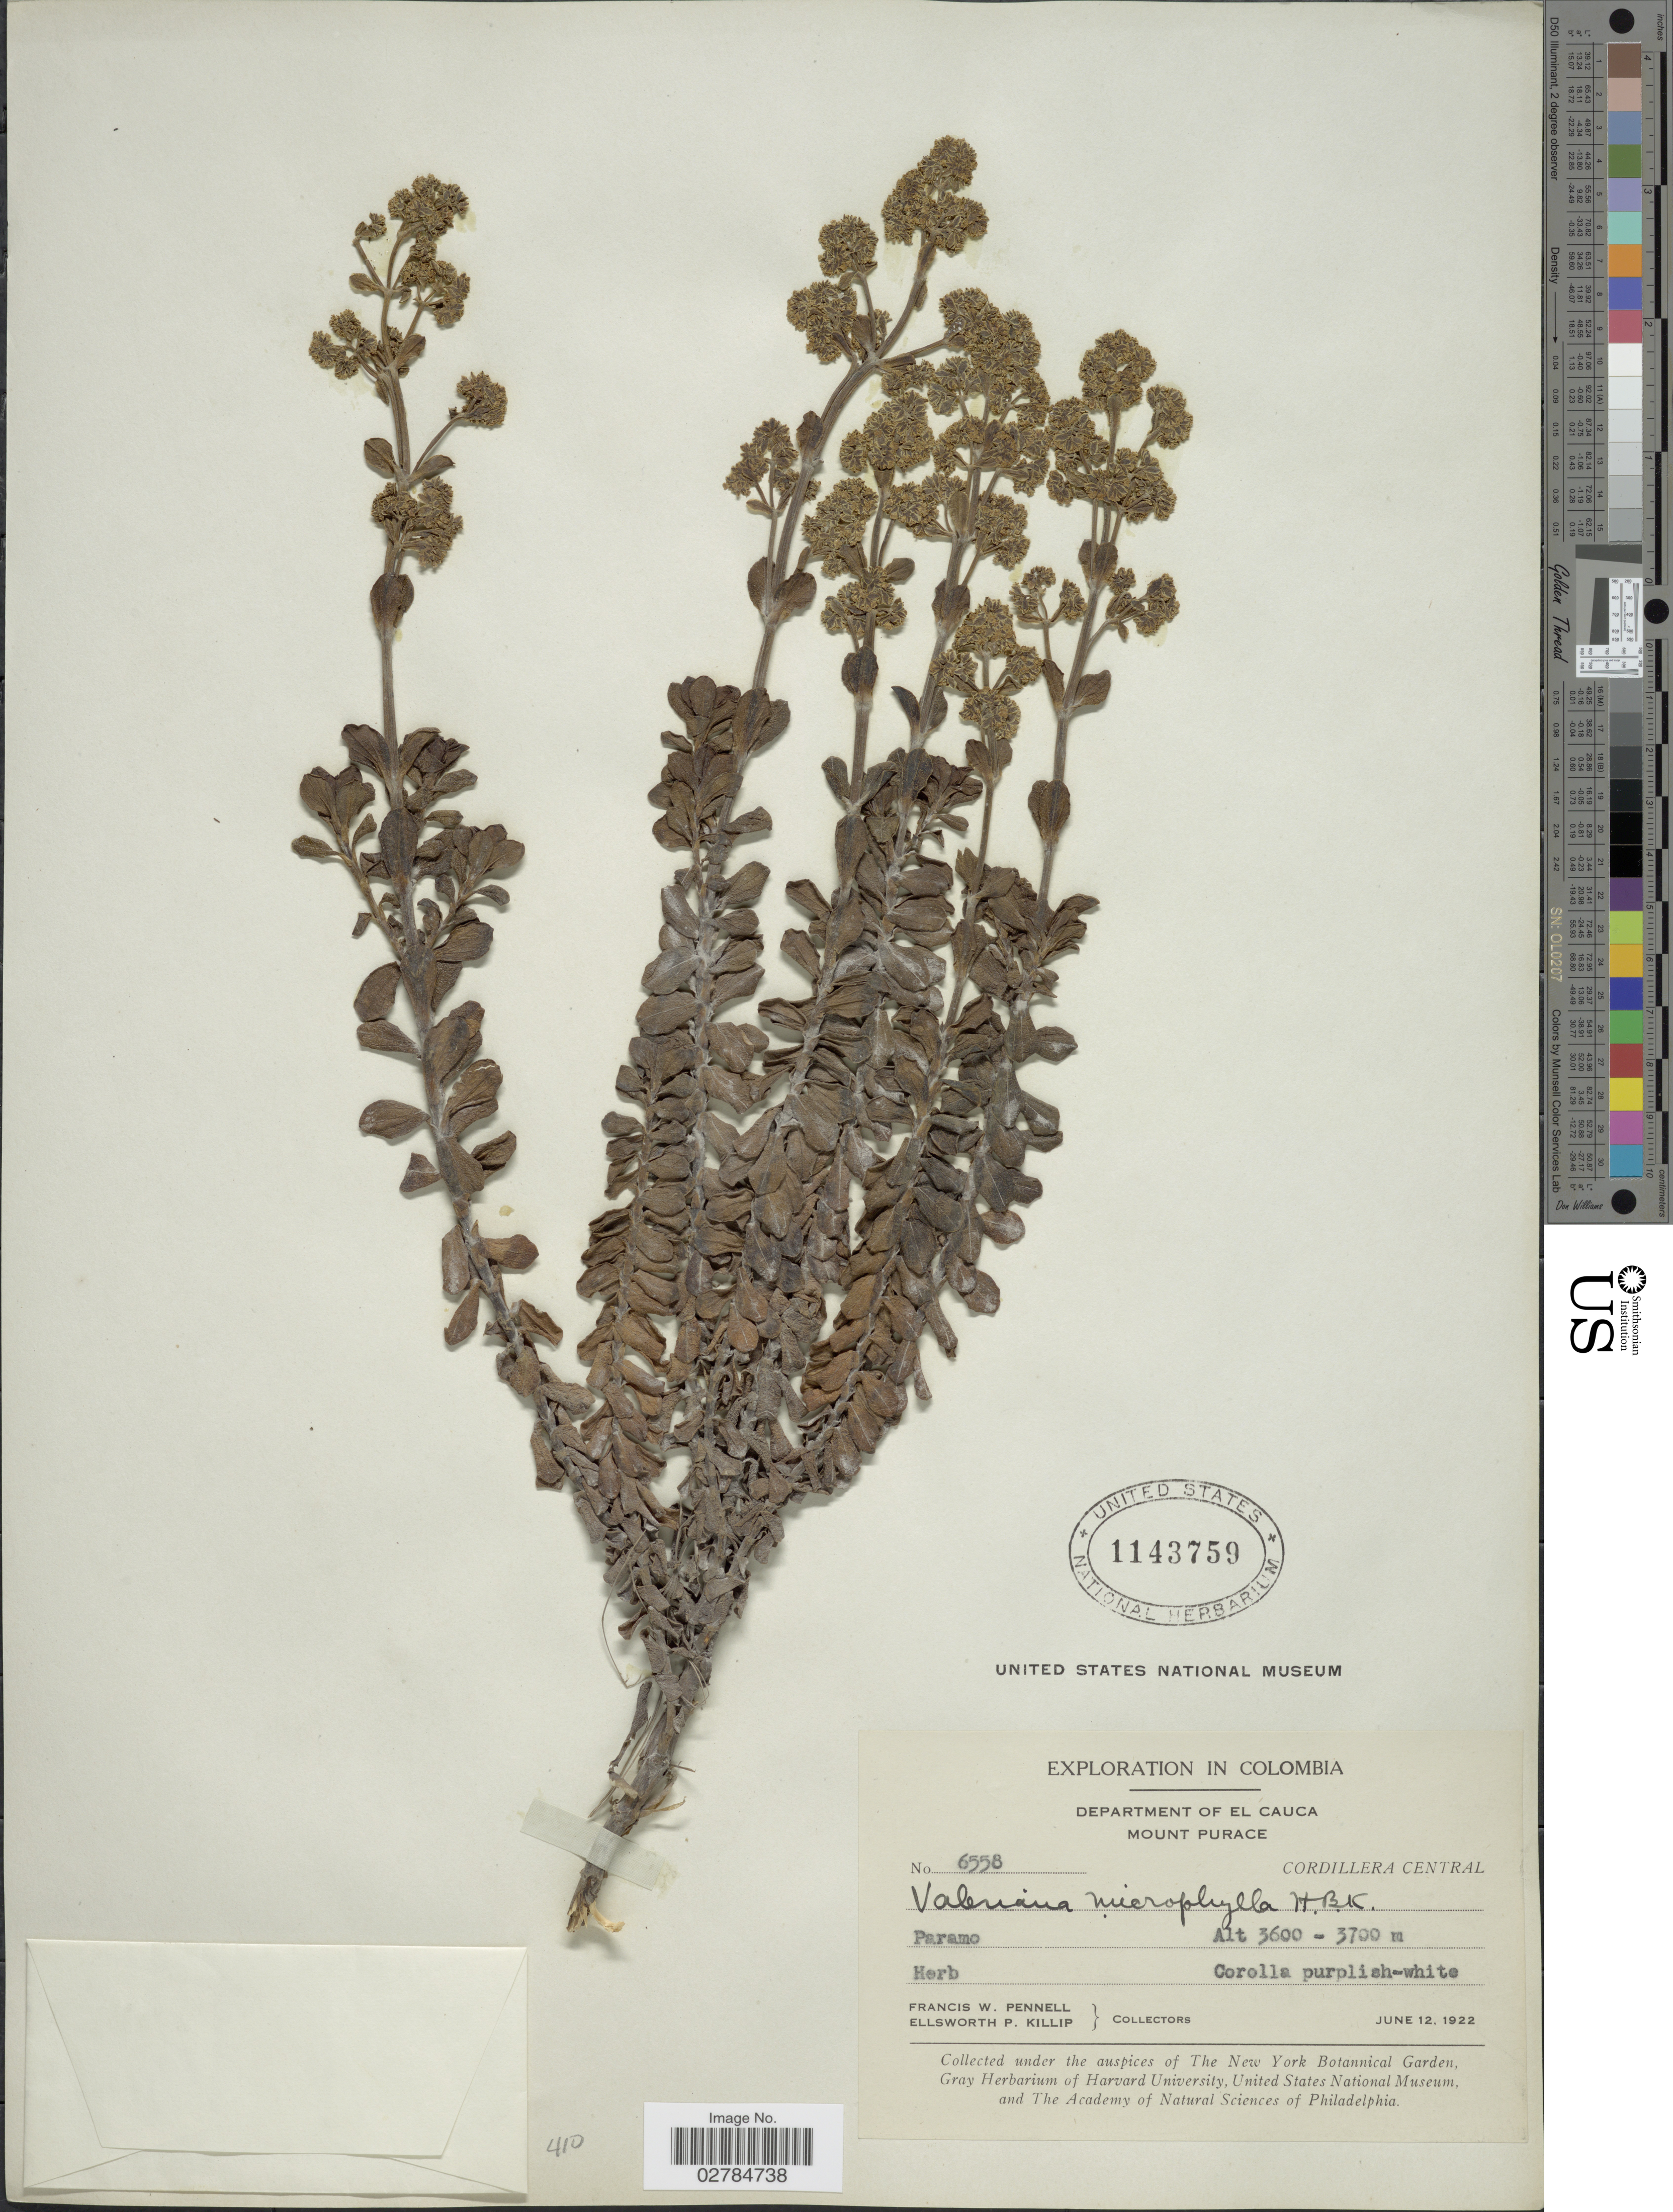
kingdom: Plantae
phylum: Tracheophyta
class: Magnoliopsida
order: Dipsacales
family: Caprifoliaceae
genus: Valeriana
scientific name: Valeriana microphylla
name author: Kunth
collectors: F. W. Pennell & E. P. Killip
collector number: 6558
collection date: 1922-06-12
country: Colombia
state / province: Cauca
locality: Department of El Cauca. Mount Purace. Cordillera Central.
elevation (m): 3600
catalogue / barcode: US 1143759